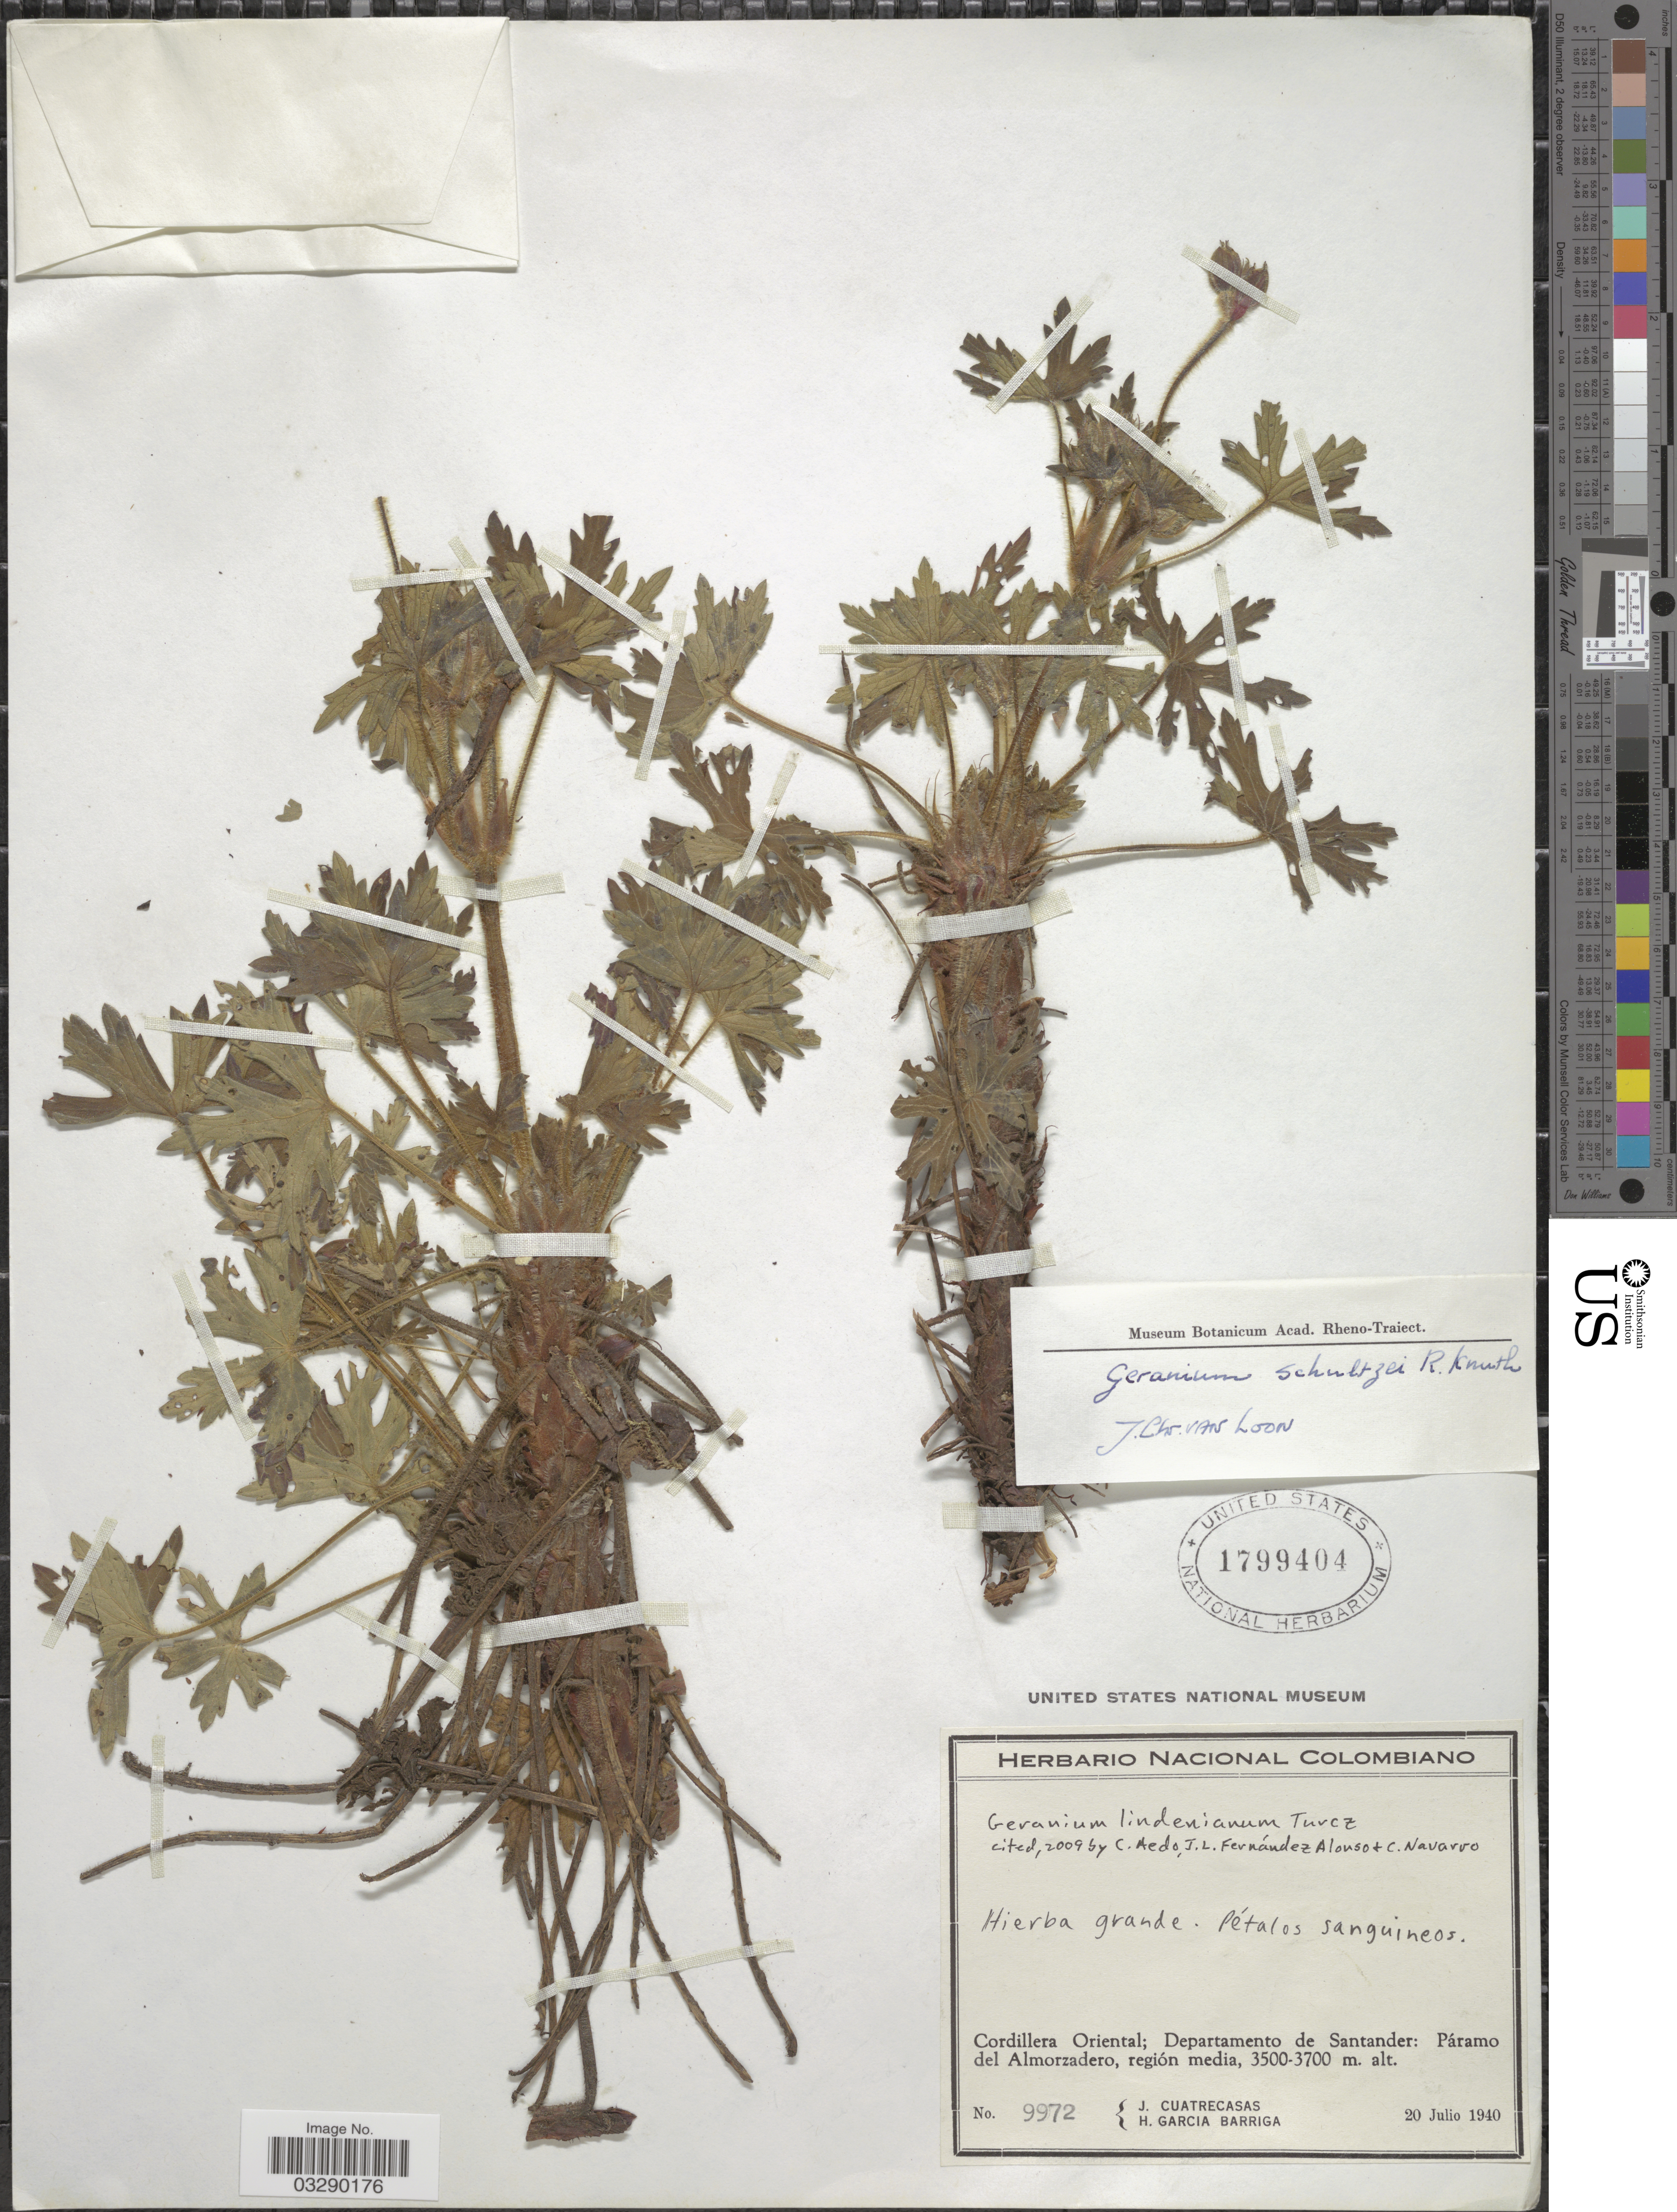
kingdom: Plantae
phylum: Tracheophyta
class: Magnoliopsida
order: Geraniales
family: Geraniaceae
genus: Geranium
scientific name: Geranium lindenianum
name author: Turcz.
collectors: J. Cuatrecasas & H. García Barriga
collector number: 9972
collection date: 1940-07-20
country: Colombia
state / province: Santander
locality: Cordillera Oriental; Departamento de Santander: Páramo del Almorzadero, región media.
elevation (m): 3500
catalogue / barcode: US 1799404